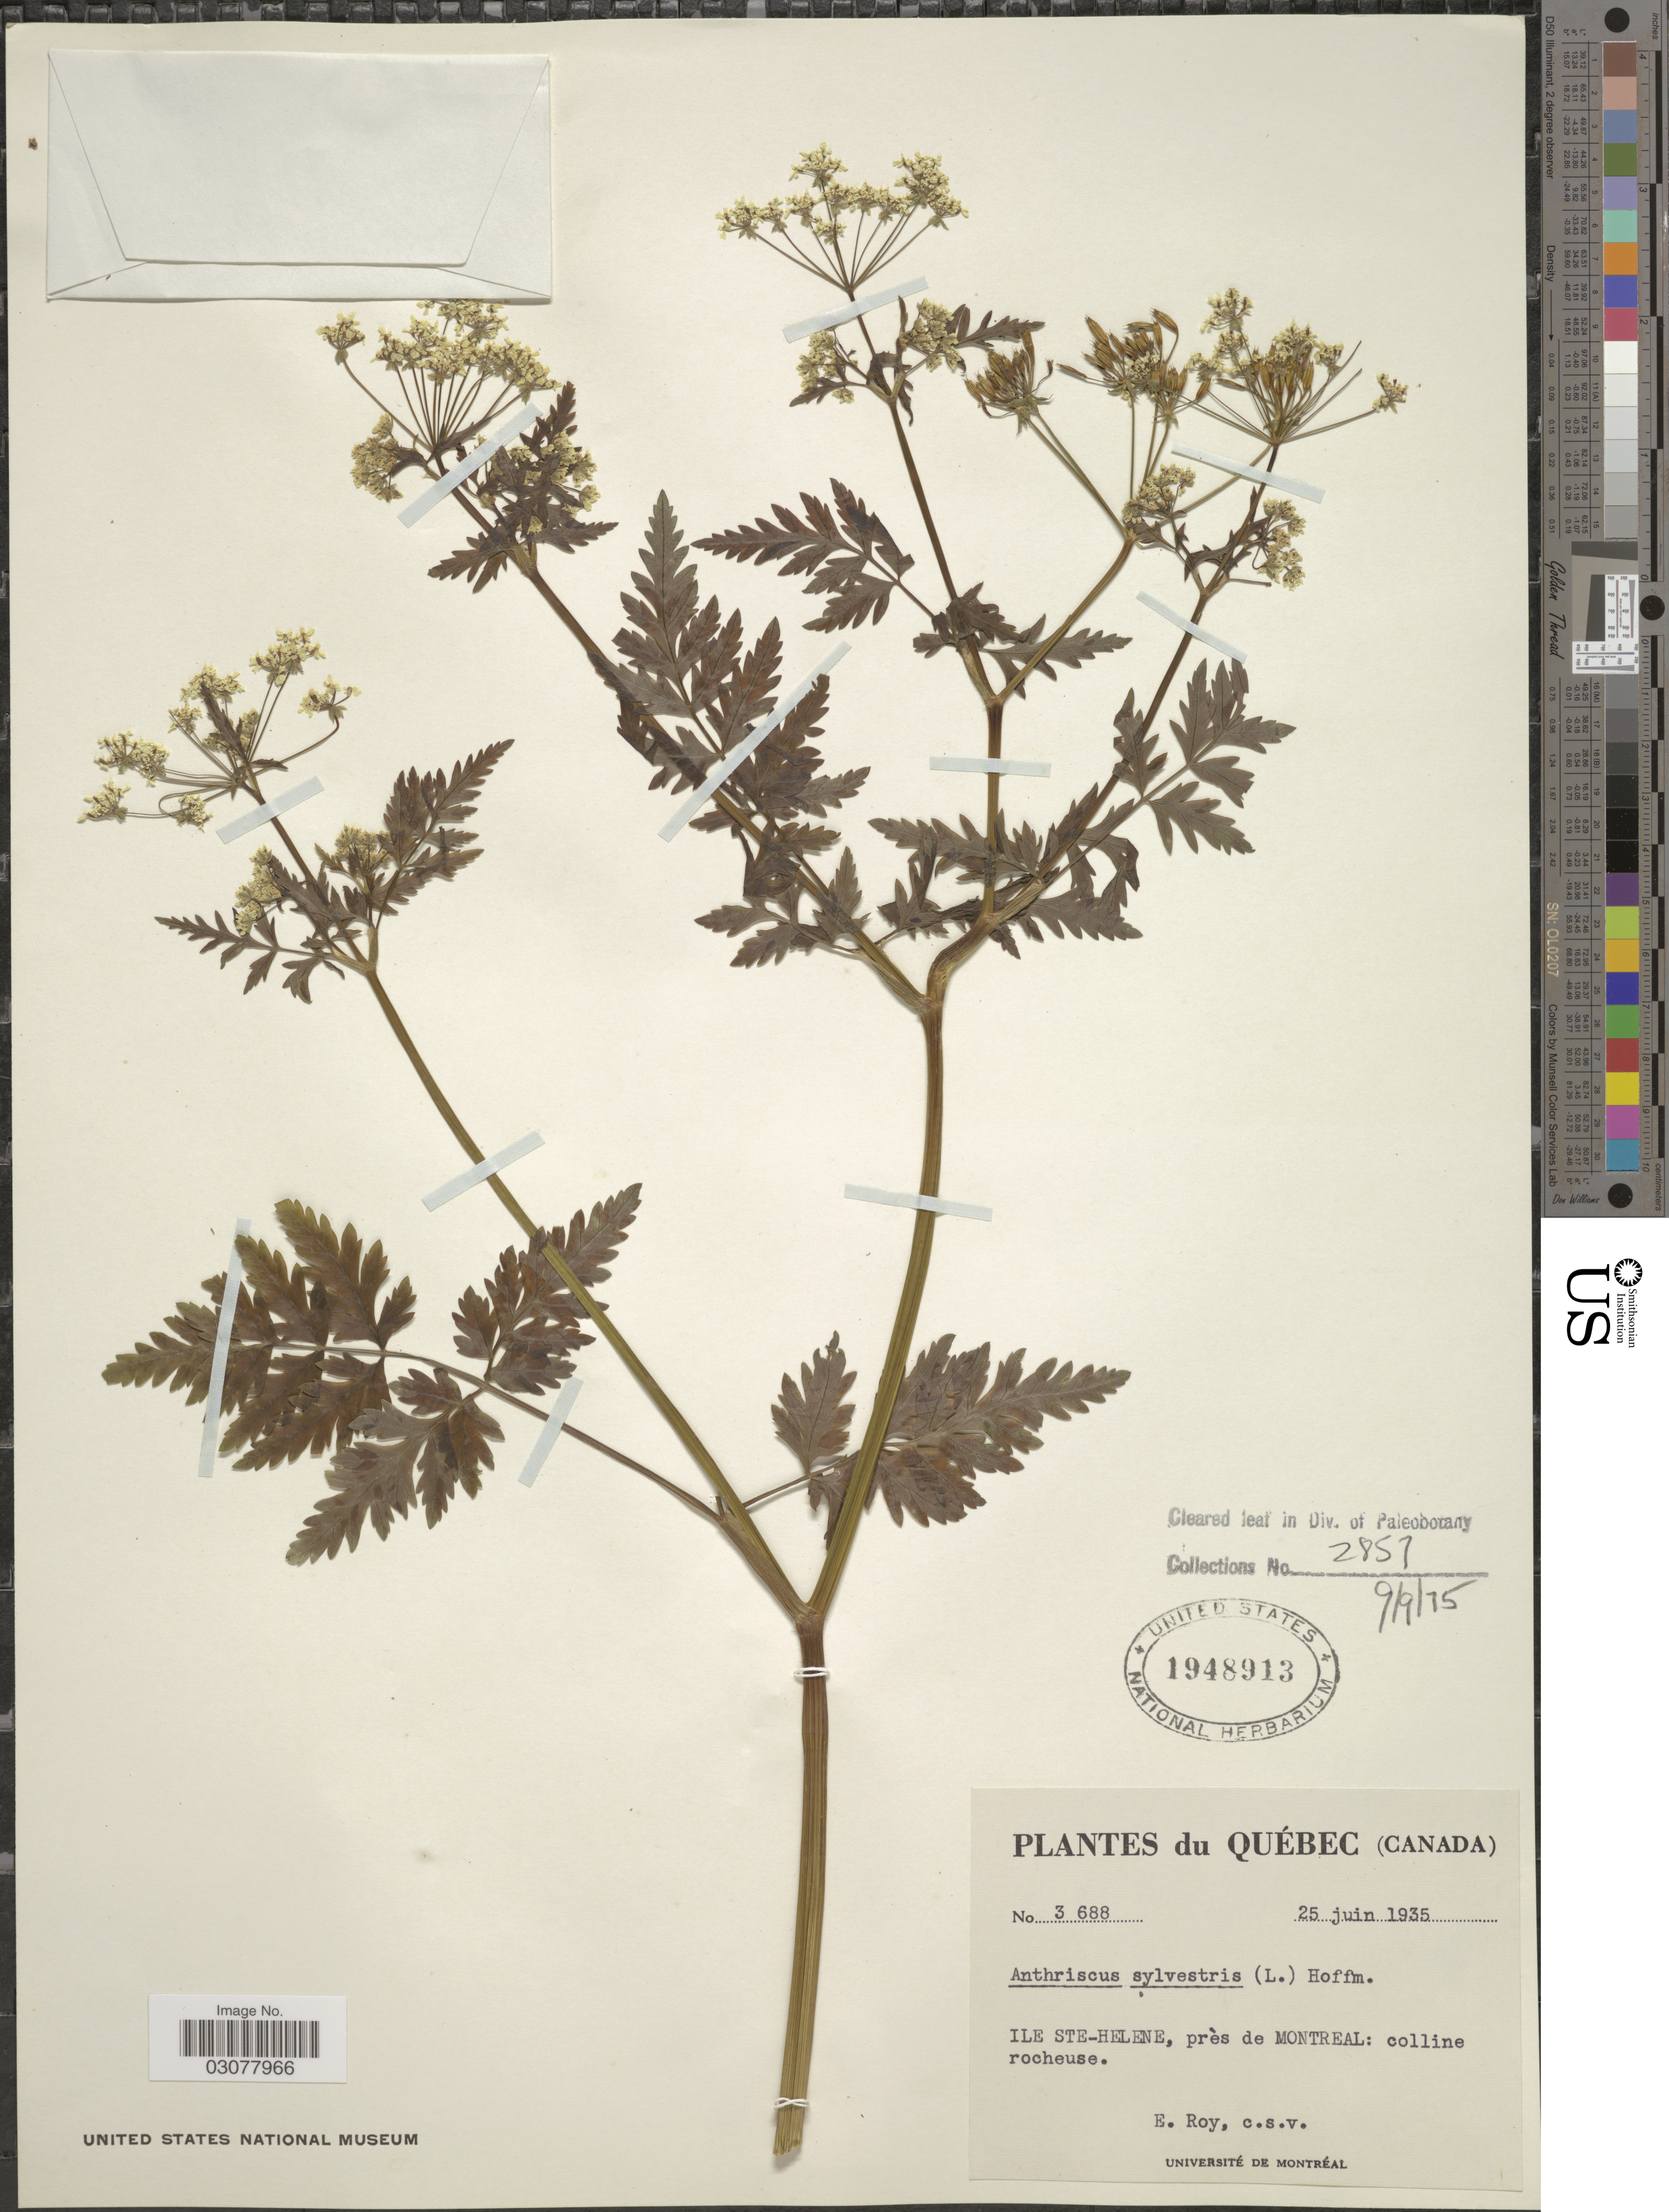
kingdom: Plantae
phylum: Tracheophyta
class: Magnoliopsida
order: Apiales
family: Apiaceae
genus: Anthriscus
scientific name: Anthriscus sylvestris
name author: (L.) Hoffm.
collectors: E. Roy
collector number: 3688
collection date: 1935-06-25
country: Canada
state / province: Quebec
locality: Ile Ste-Helene, près de Montreal: colline rocheuse.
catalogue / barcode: US 1948913